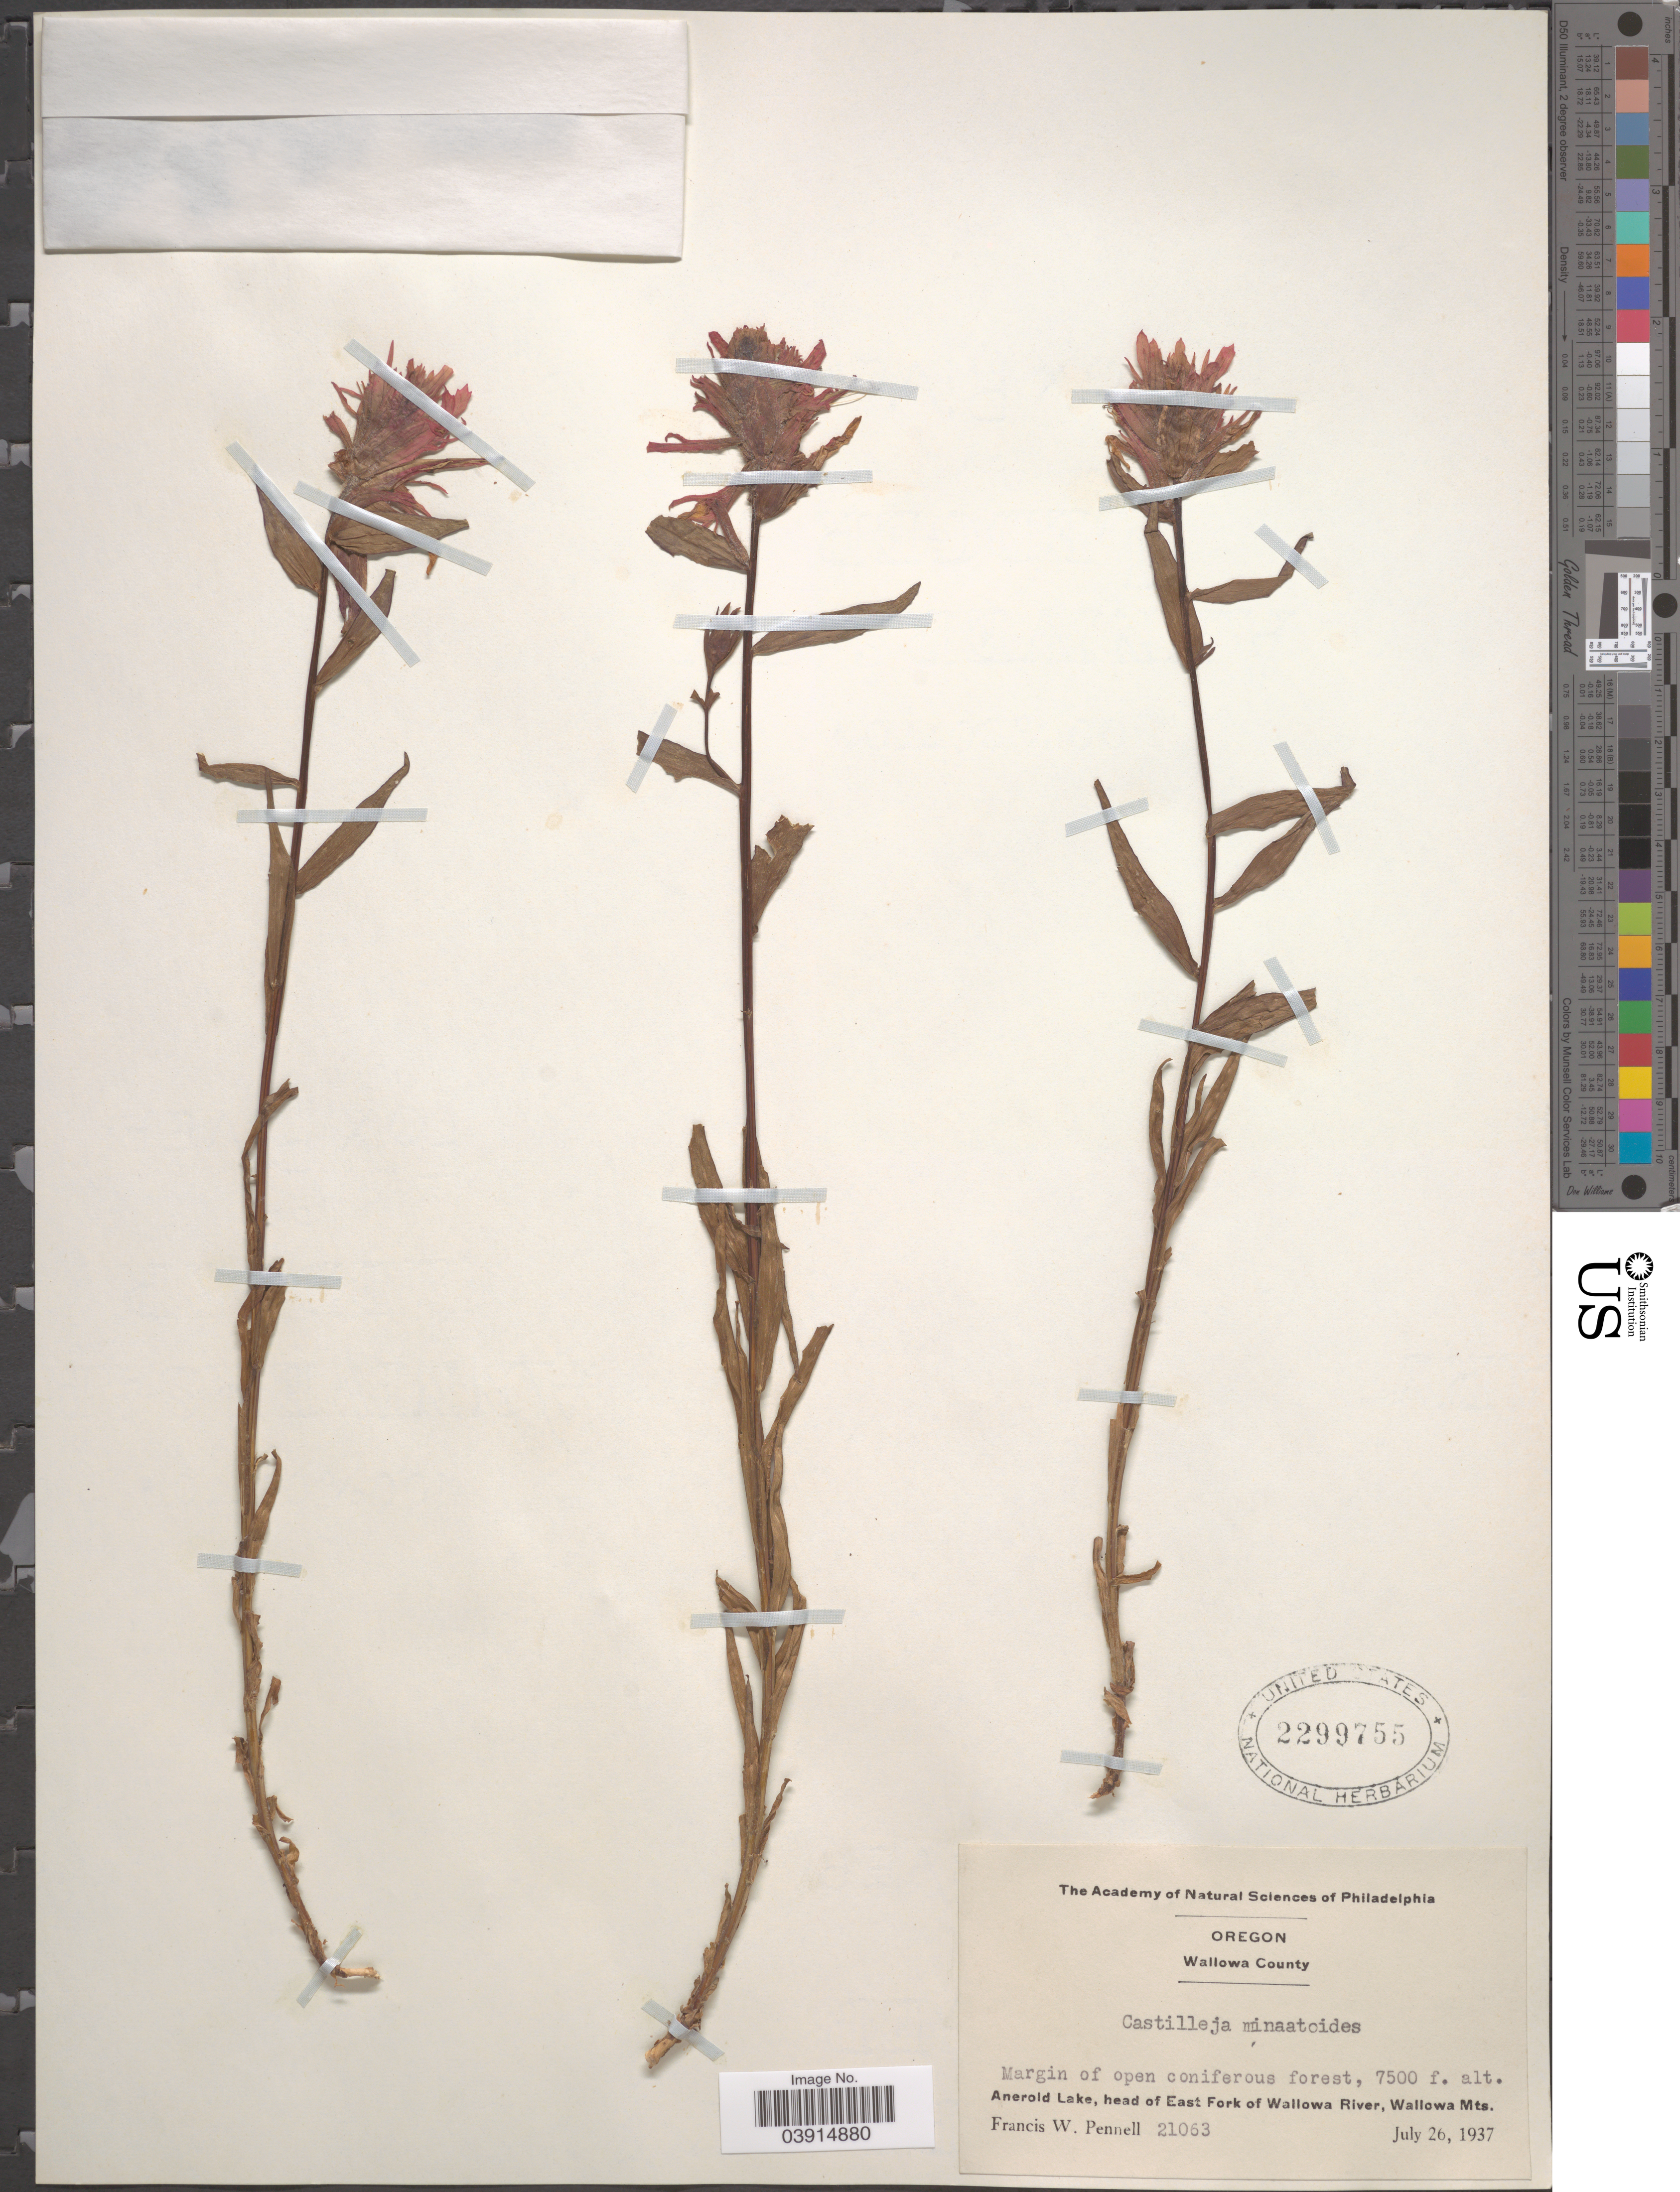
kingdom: Plantae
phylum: Tracheophyta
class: Magnoliopsida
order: Lamiales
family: Orobanchaceae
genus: Castilleja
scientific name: Castilleja sp.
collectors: F. W. Pennell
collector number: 21063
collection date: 1937-07-26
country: United States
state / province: Oregon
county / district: Wallowa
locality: Wallowa County. Margin of open coniferous forest, Anerold Lake, head of East Fork of Wallowa River, Wallowa Mts.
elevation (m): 2286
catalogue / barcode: US 2299755